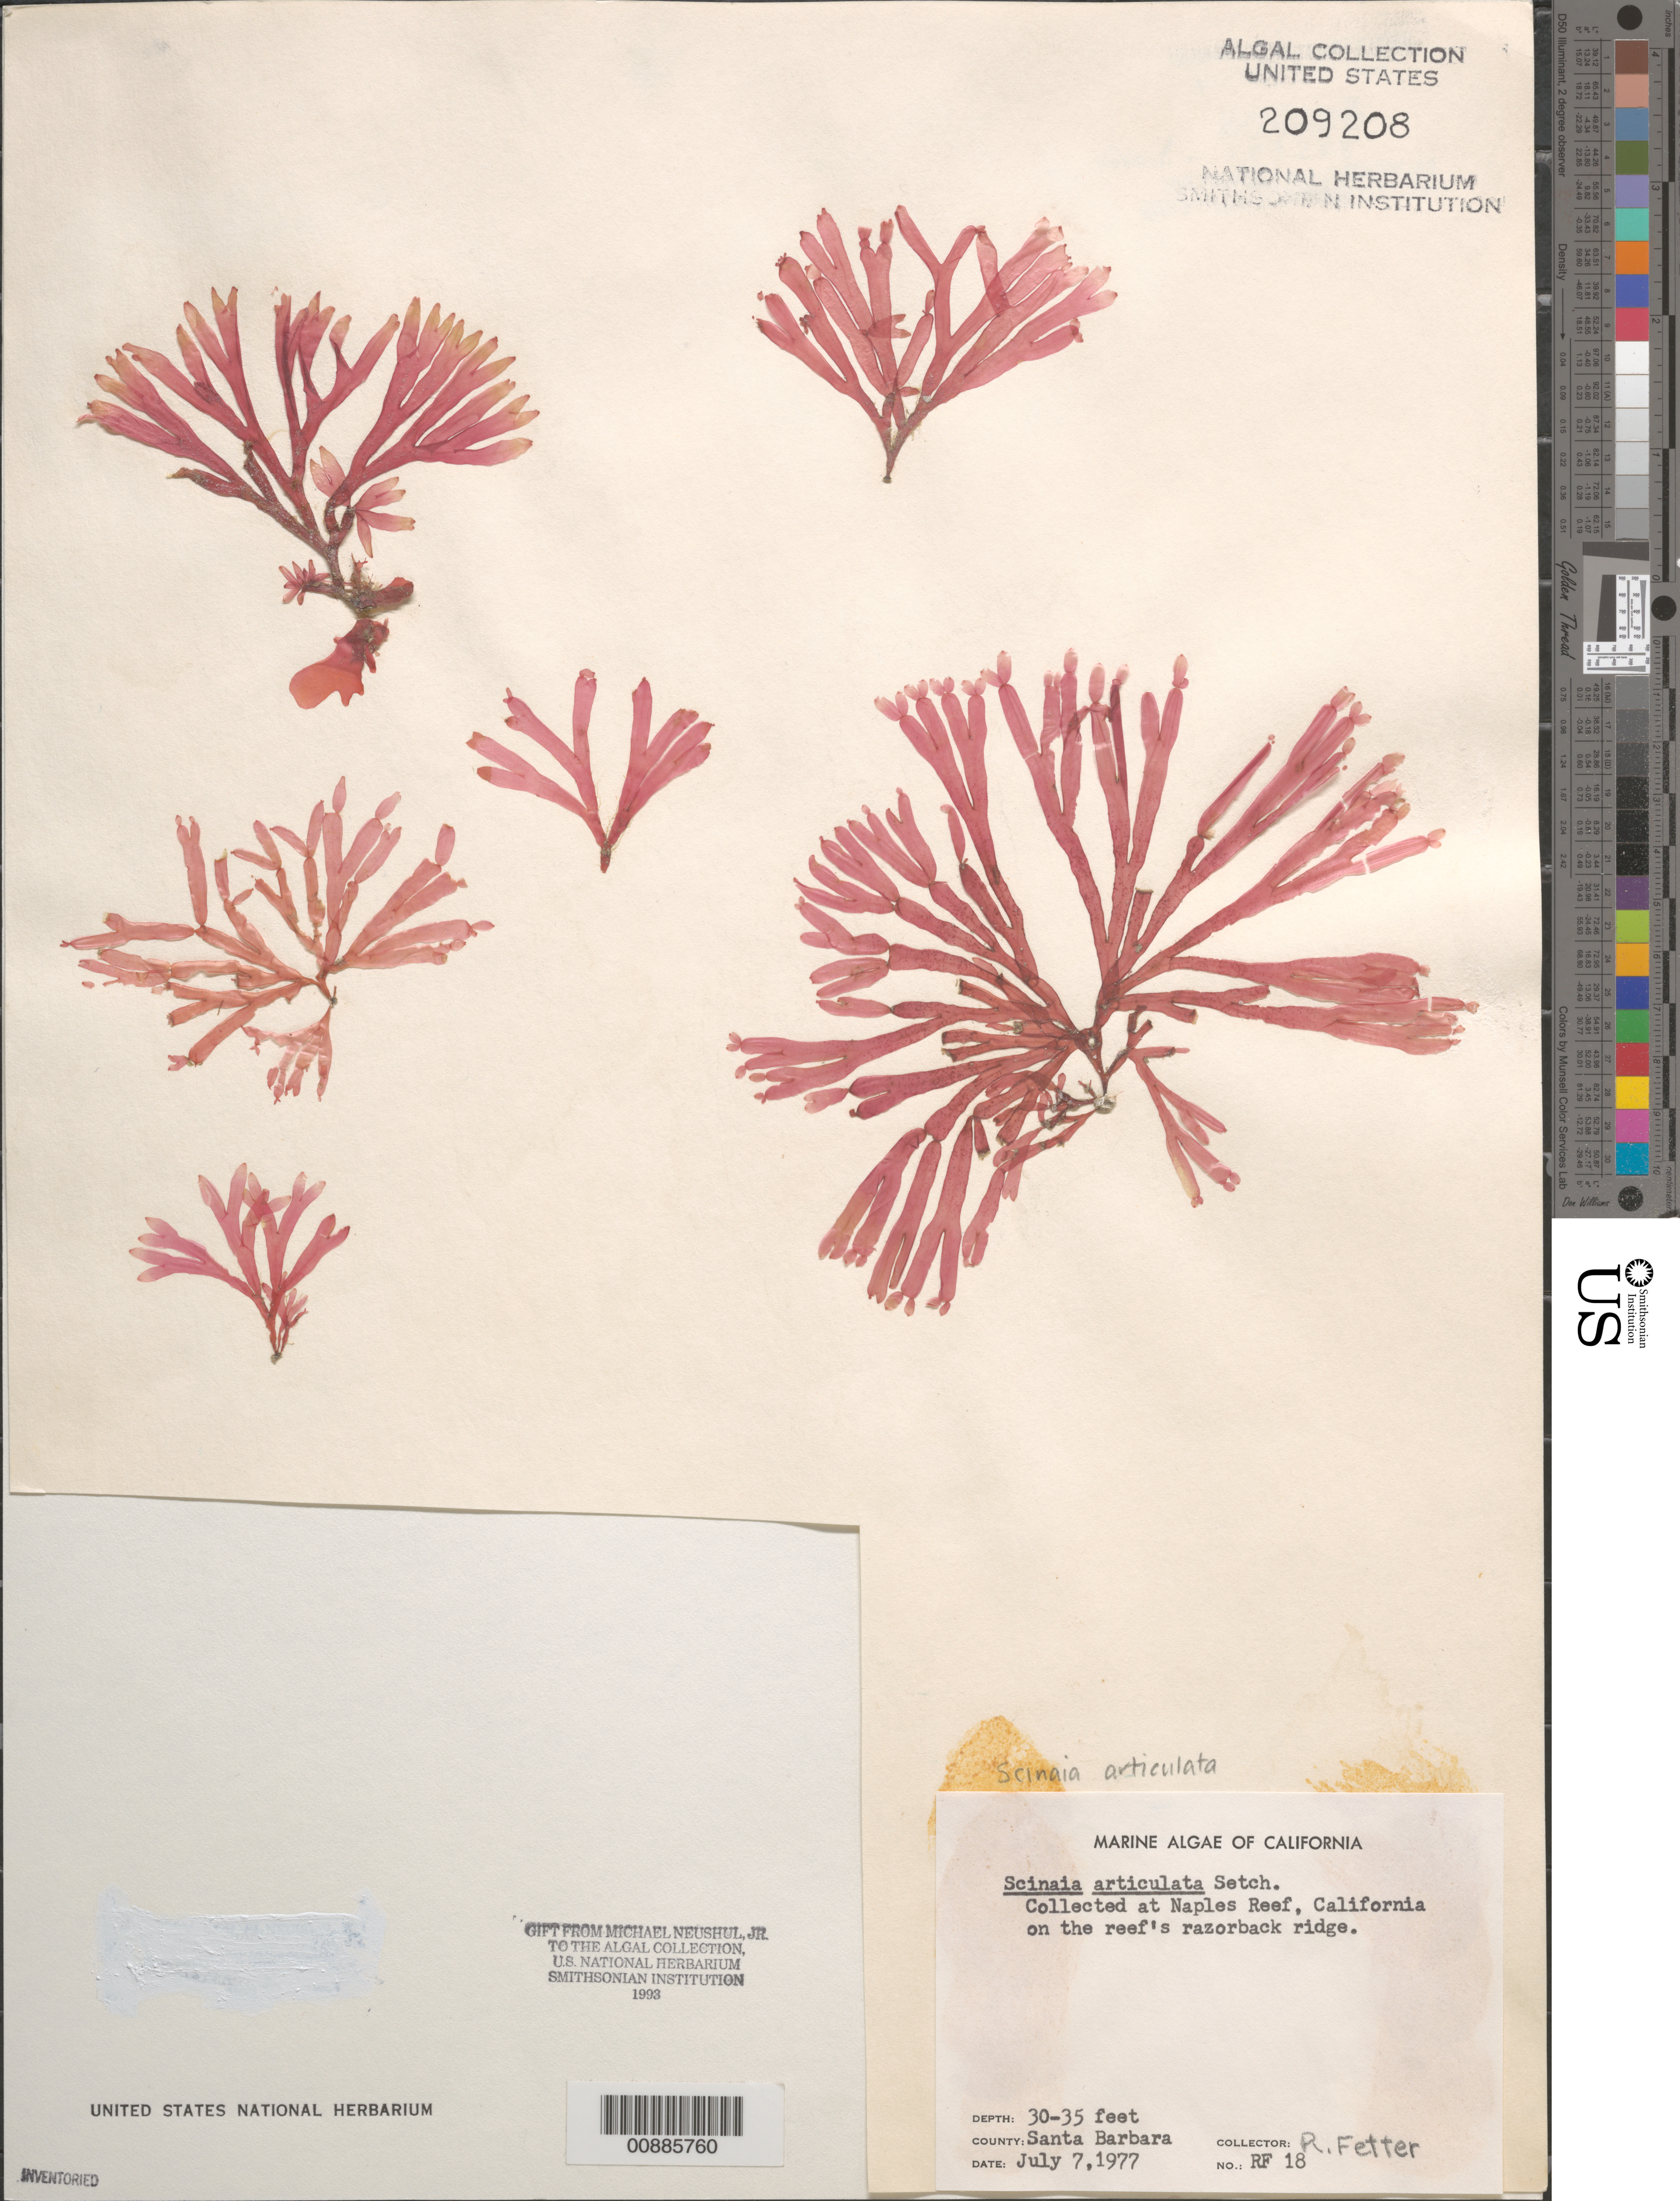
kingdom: Plantae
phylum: Rhodophyta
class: Florideophyceae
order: Nemaliales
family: Scinaiaceae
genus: Scinaia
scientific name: Scinaia johnstoniae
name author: Setch.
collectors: C. Rhyne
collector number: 913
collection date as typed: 16 Aug 1967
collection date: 1967-08-16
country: Seychelles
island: Aldabra Atoll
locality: West Islet, West Point Village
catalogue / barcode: US 209208